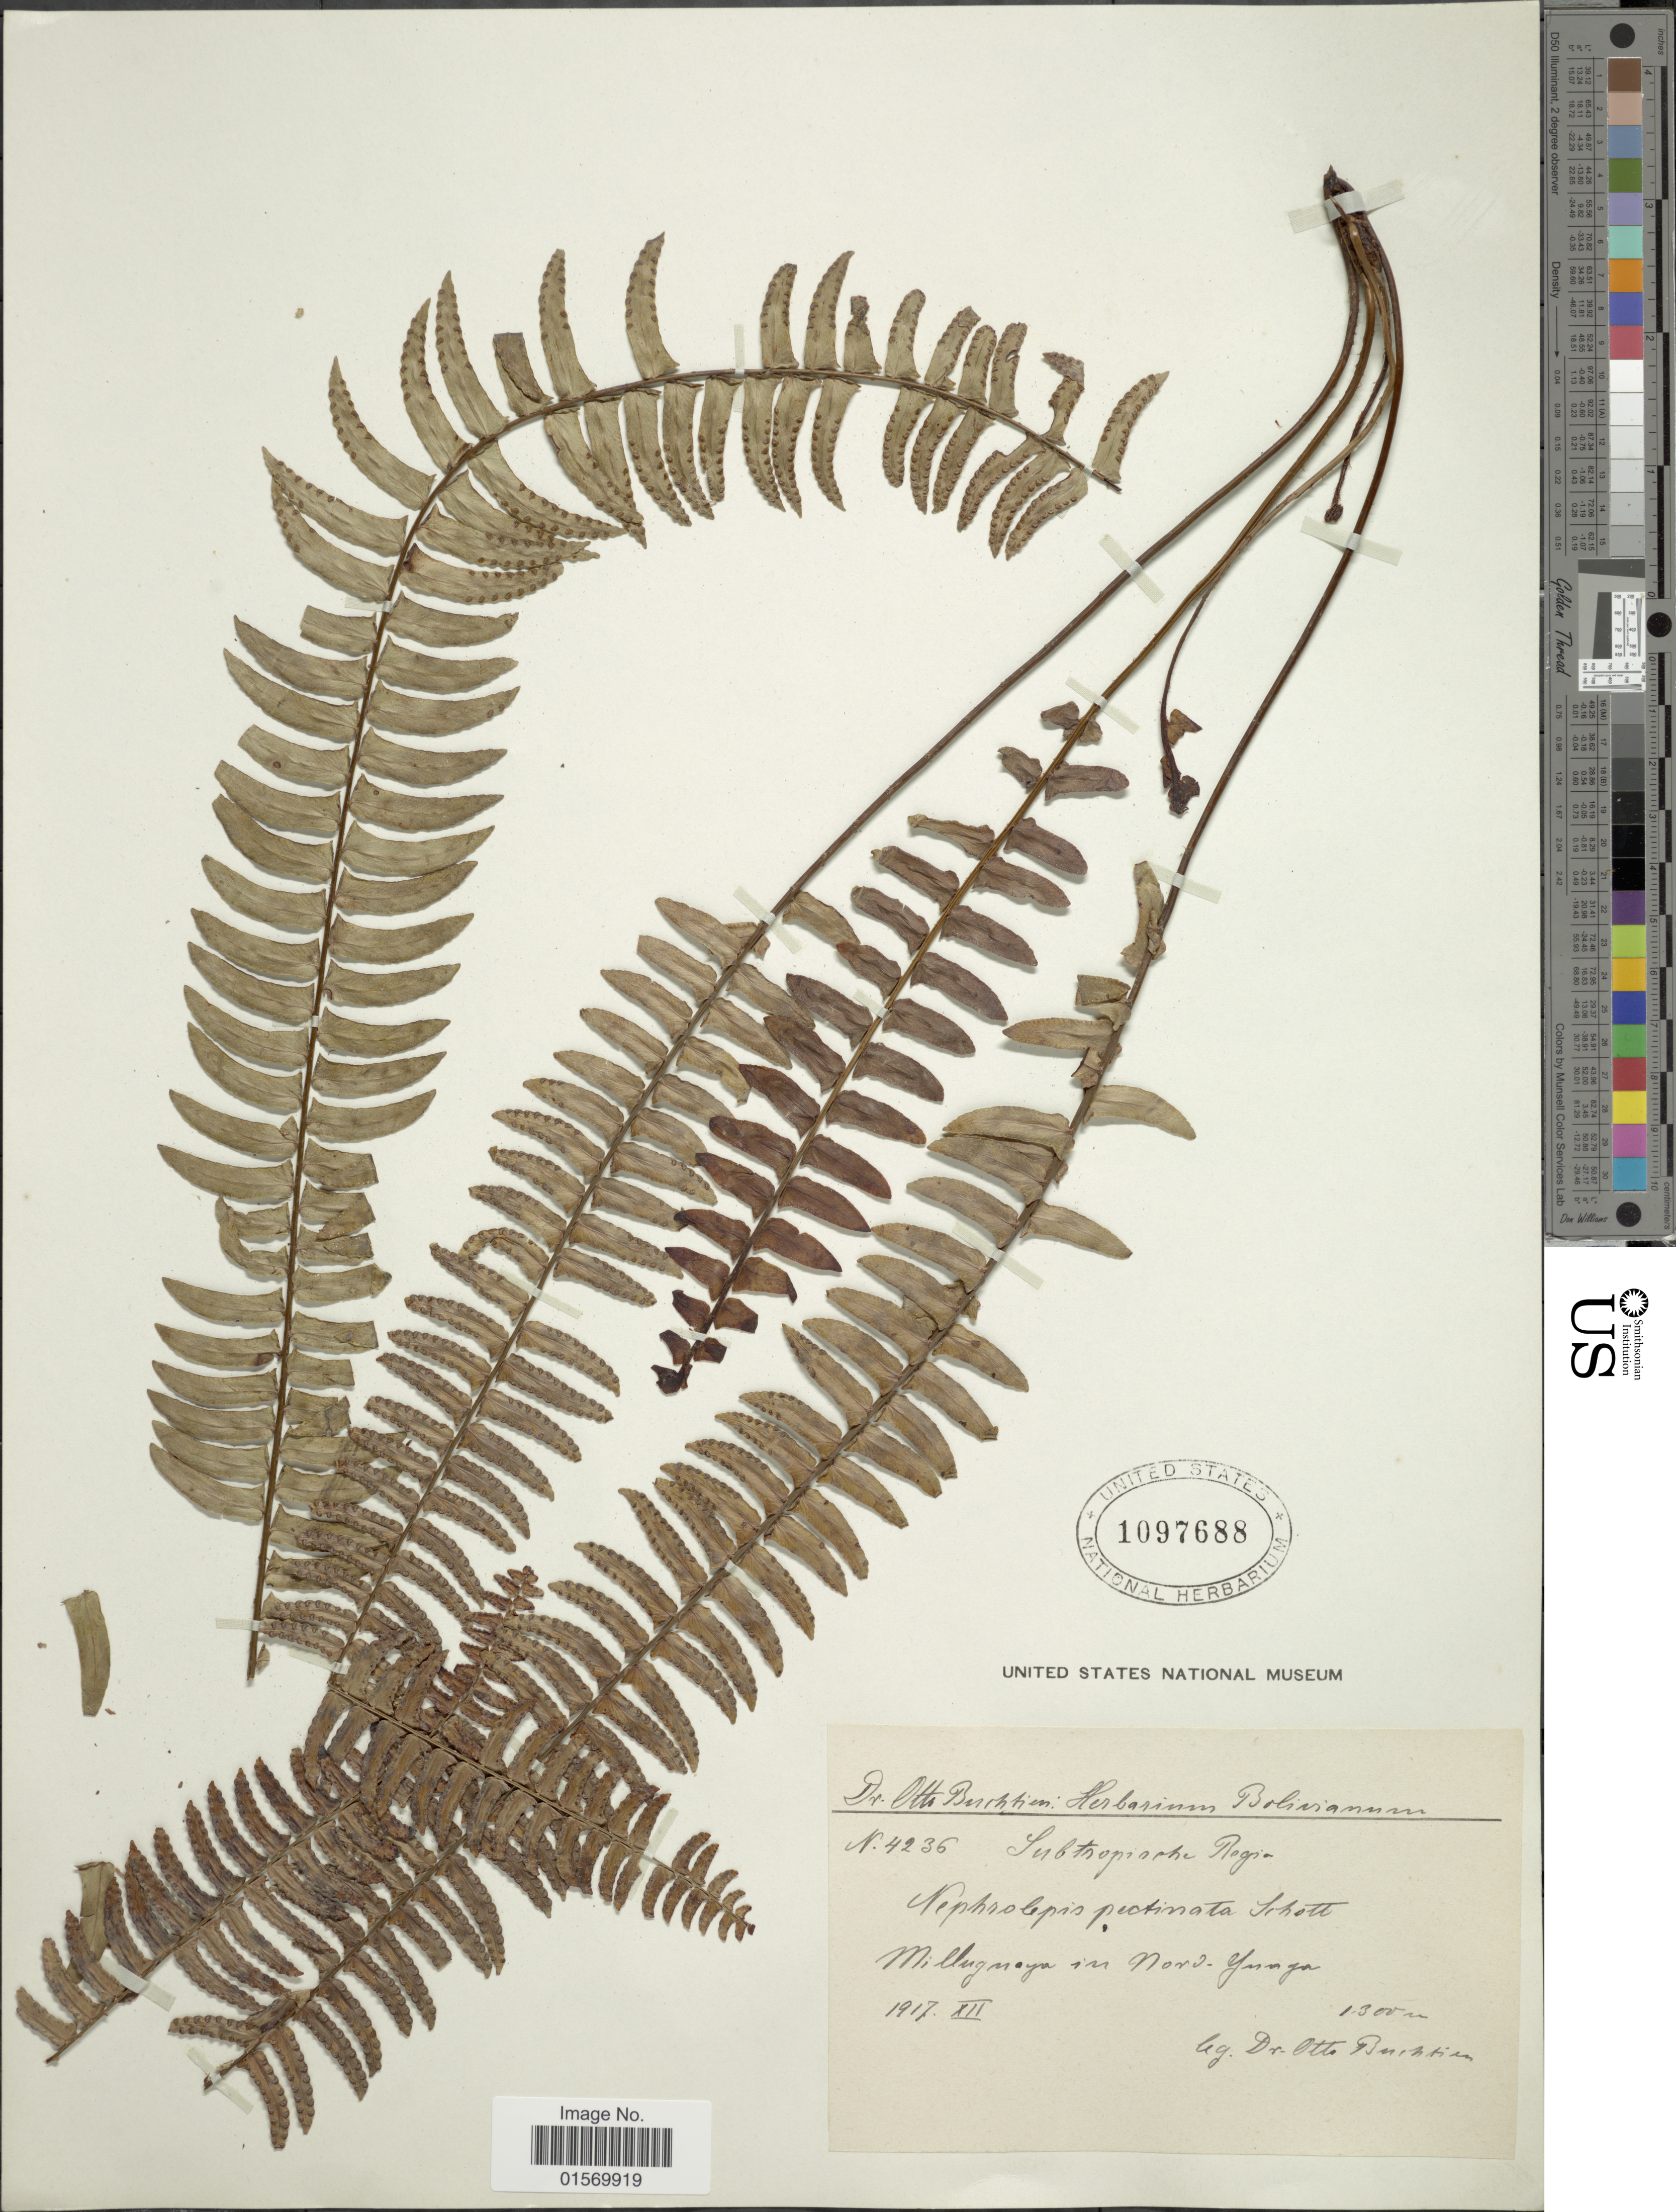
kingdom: Plantae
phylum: Tracheophyta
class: Polypodiopsida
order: Polypodiales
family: Nephrolepidaceae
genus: Nephrolepis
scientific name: Nephrolepis pendula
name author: (Raddi) J. Sm.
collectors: O. Buchtien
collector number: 4236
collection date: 1917-12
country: Bolivia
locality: Milluguaya in Nord-Yungas.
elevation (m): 1300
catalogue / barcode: US 1097688